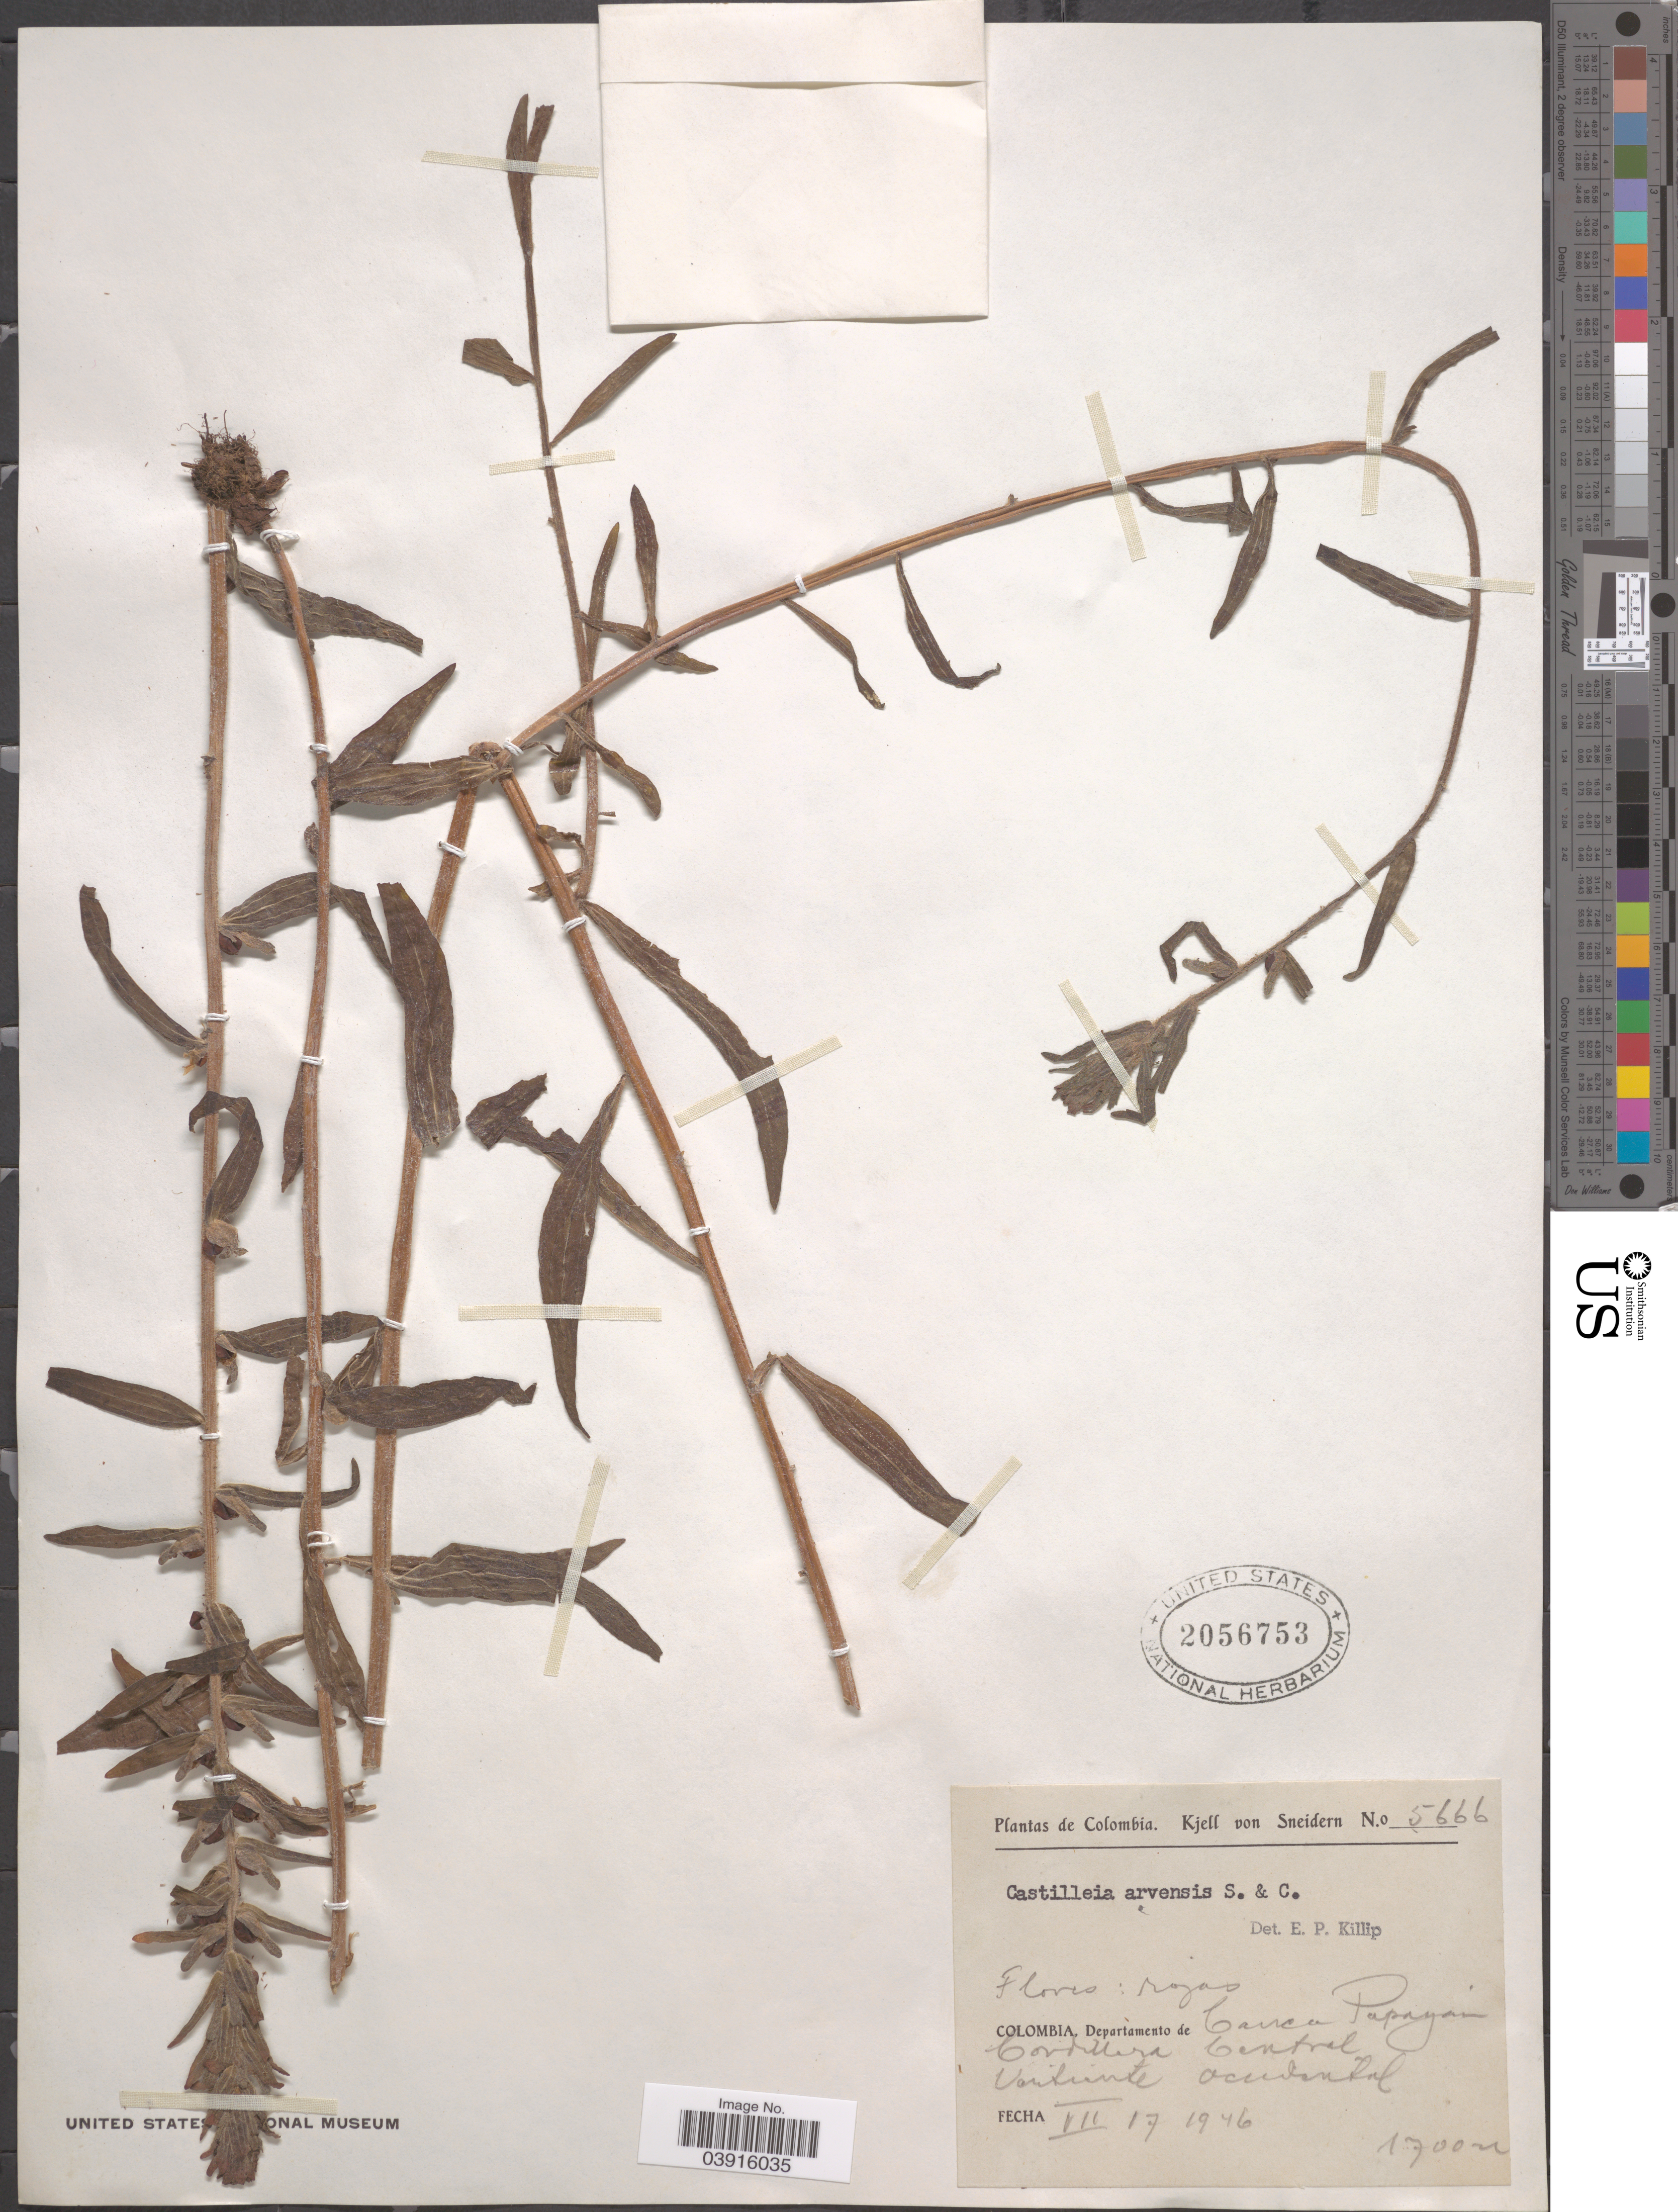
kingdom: Plantae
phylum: Tracheophyta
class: Magnoliopsida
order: Lamiales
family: Orobanchaceae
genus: Castilleja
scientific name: Castilleja arvensis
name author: Schltdl. & Cham.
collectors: K. von Sneidern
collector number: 5666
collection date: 1946-07-17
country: Colombia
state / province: Cauca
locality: Departamento de Cauca Popayan. Cordillera Central.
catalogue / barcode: US 2056753